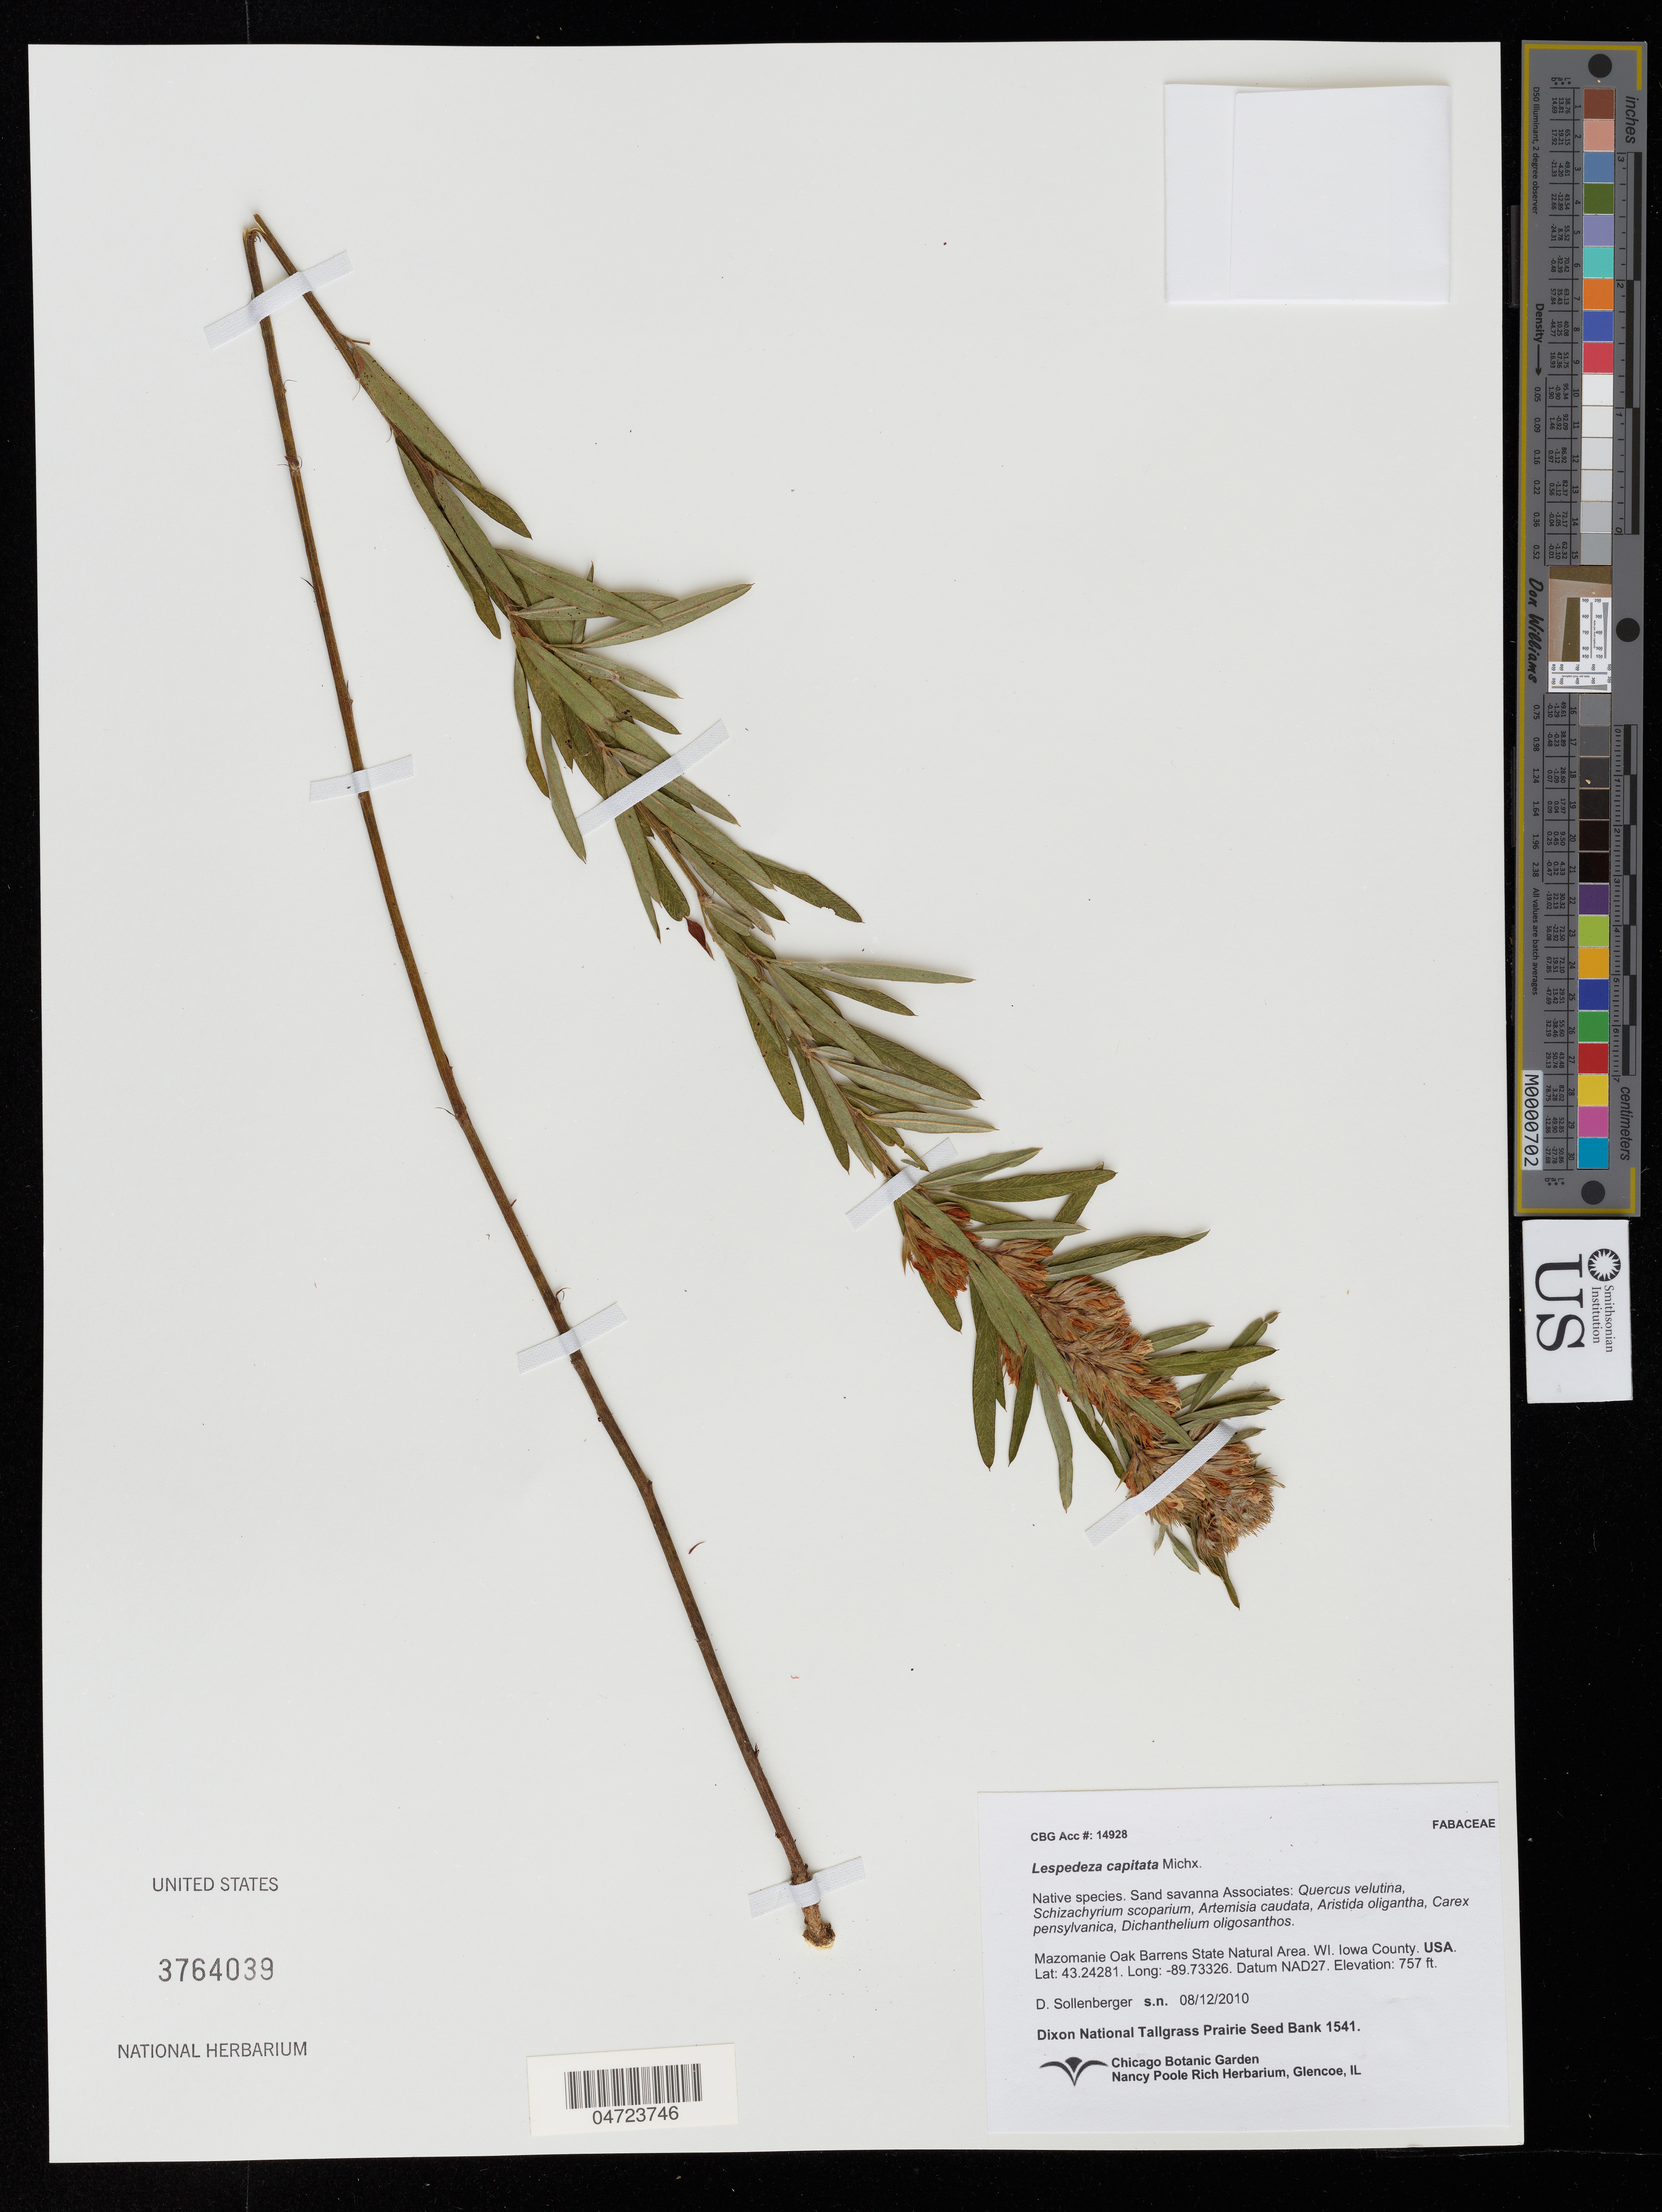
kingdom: Plantae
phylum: Tracheophyta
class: Magnoliopsida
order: Fabales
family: Fabaceae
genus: Lespedeza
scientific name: Lespedeza capitata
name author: Michx.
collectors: D. Sollenberger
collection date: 2010-08-12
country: United States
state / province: Wisconsin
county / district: Iowa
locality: Mazomanie Oak Barrens State Natural Area. Iowa County.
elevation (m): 231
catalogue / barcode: US 3764039